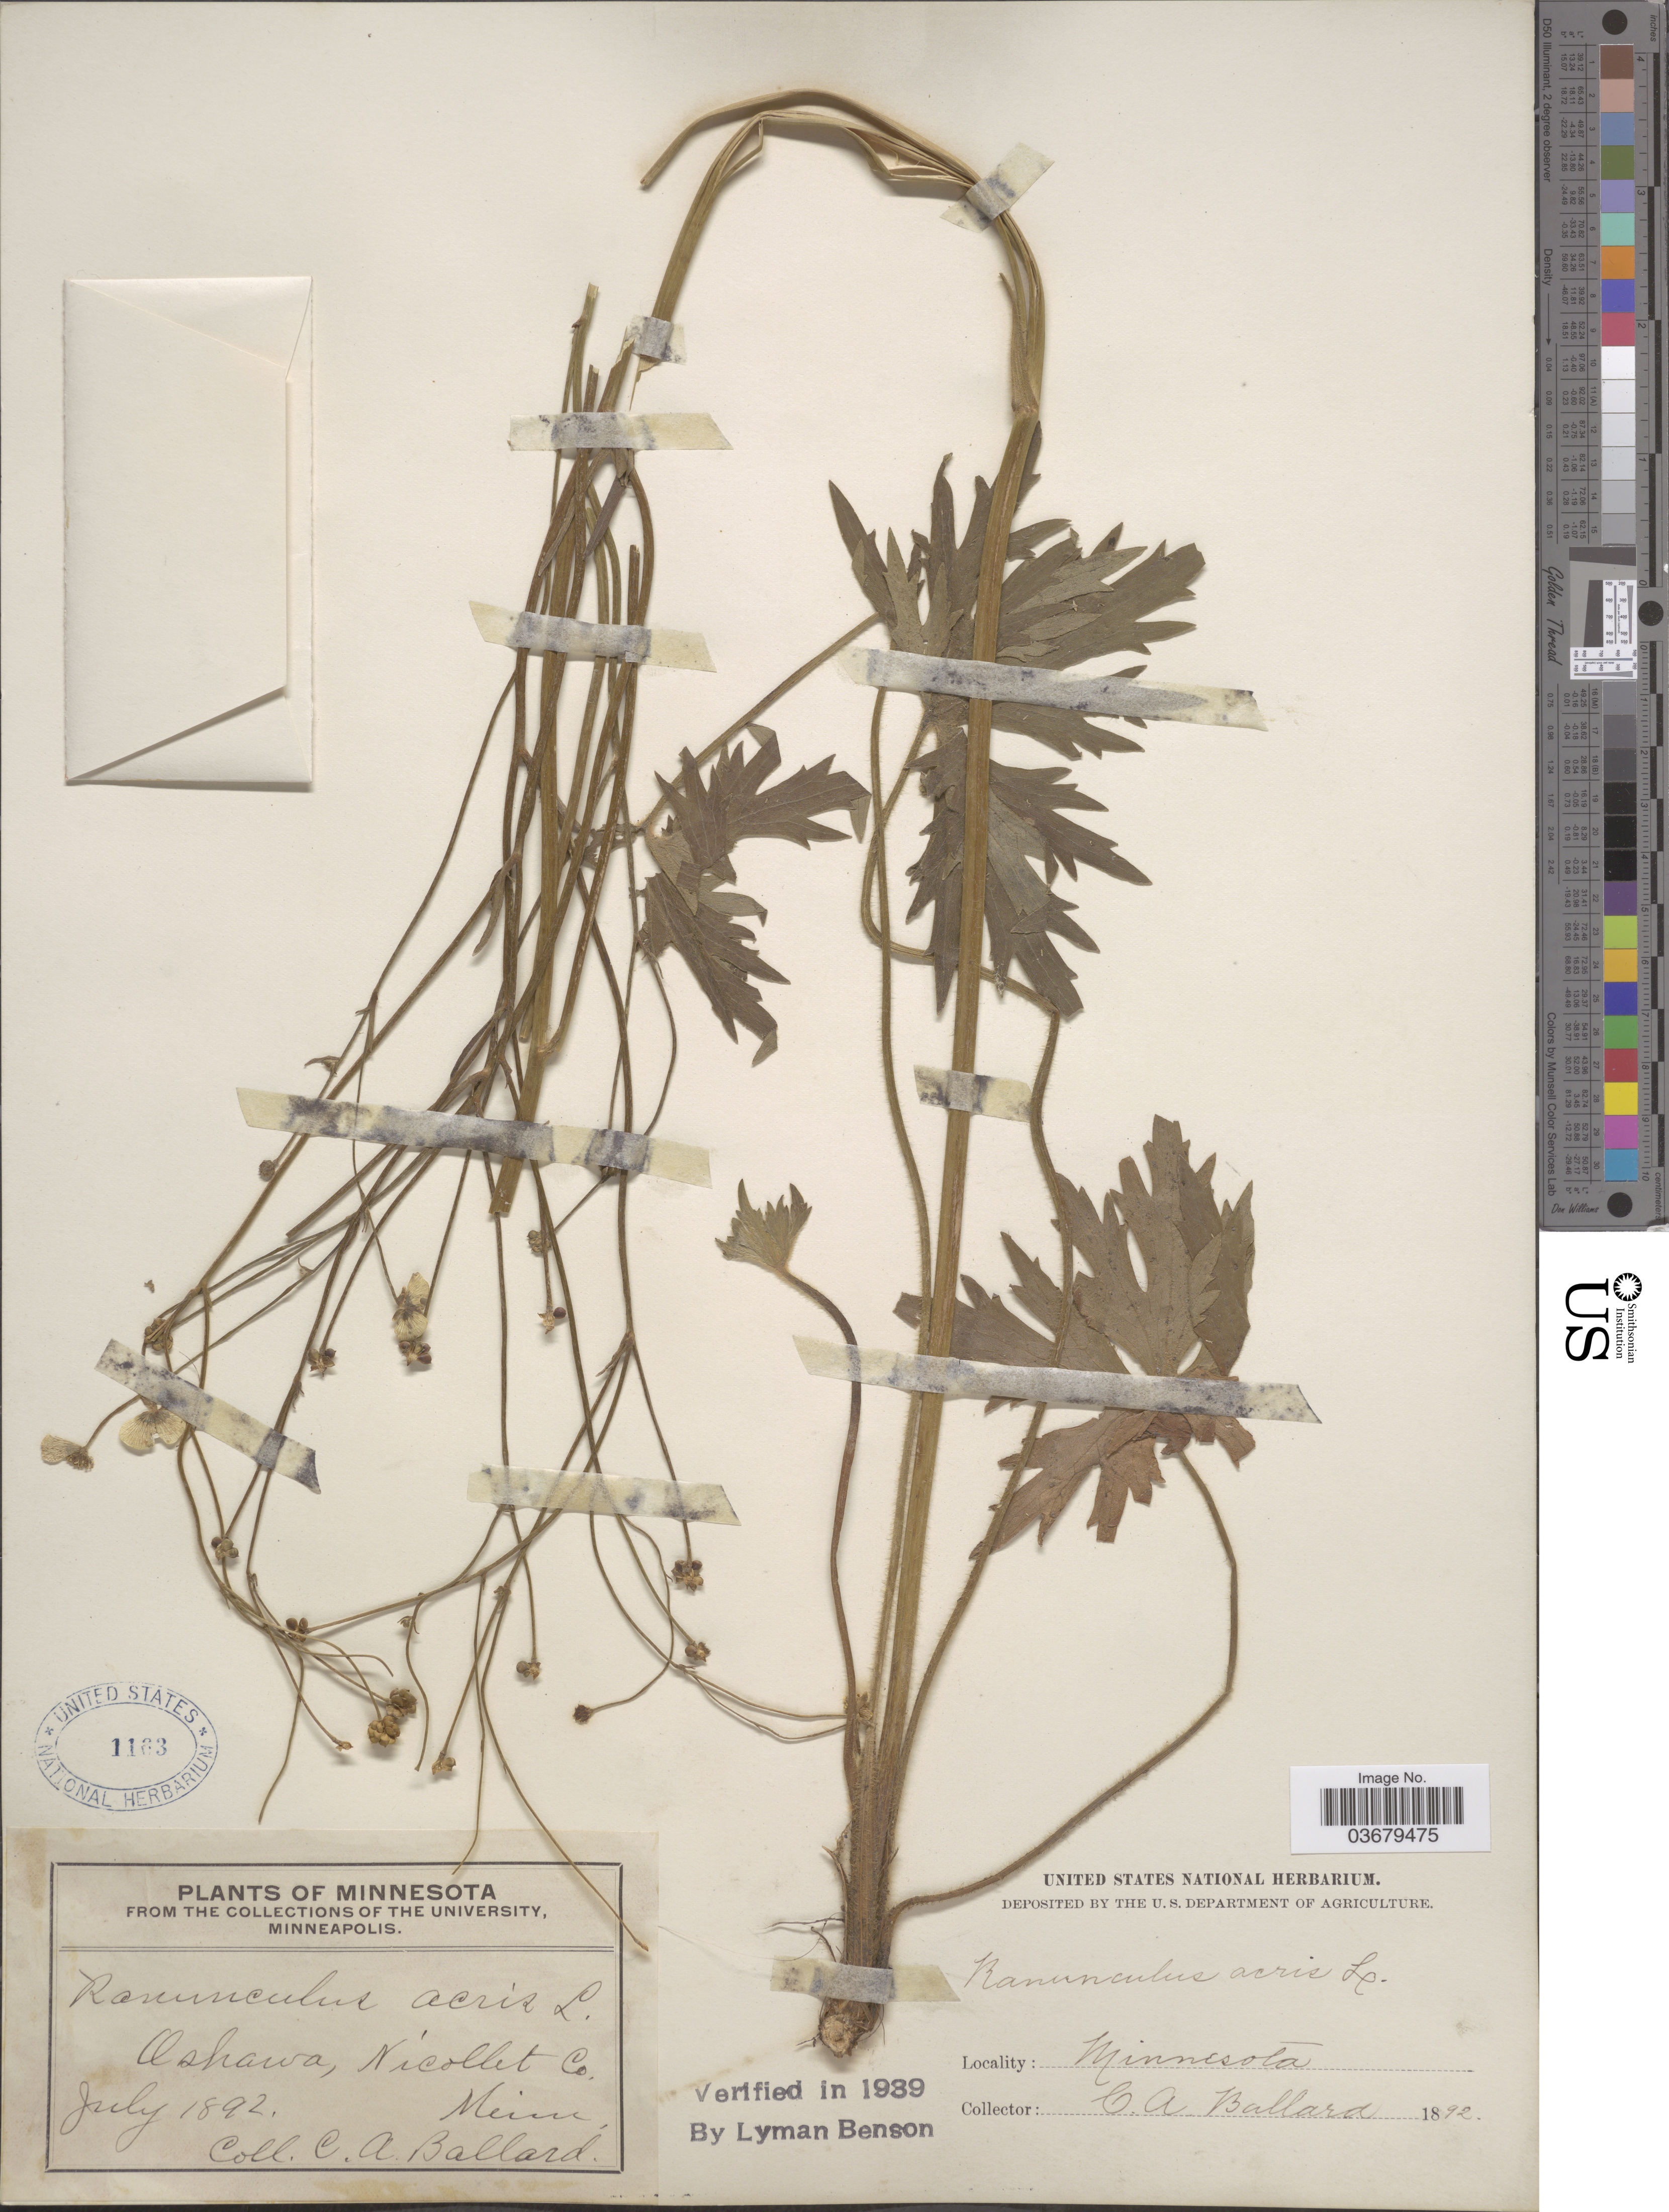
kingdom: Plantae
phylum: Tracheophyta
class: Magnoliopsida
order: Ranunculales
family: Ranunculaceae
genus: Ranunculus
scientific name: Ranunculus acris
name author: L.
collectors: C. A. Ballard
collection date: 1892-07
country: United States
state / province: Minnesota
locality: Oshawa, Nicollet Co.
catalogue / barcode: US 1163